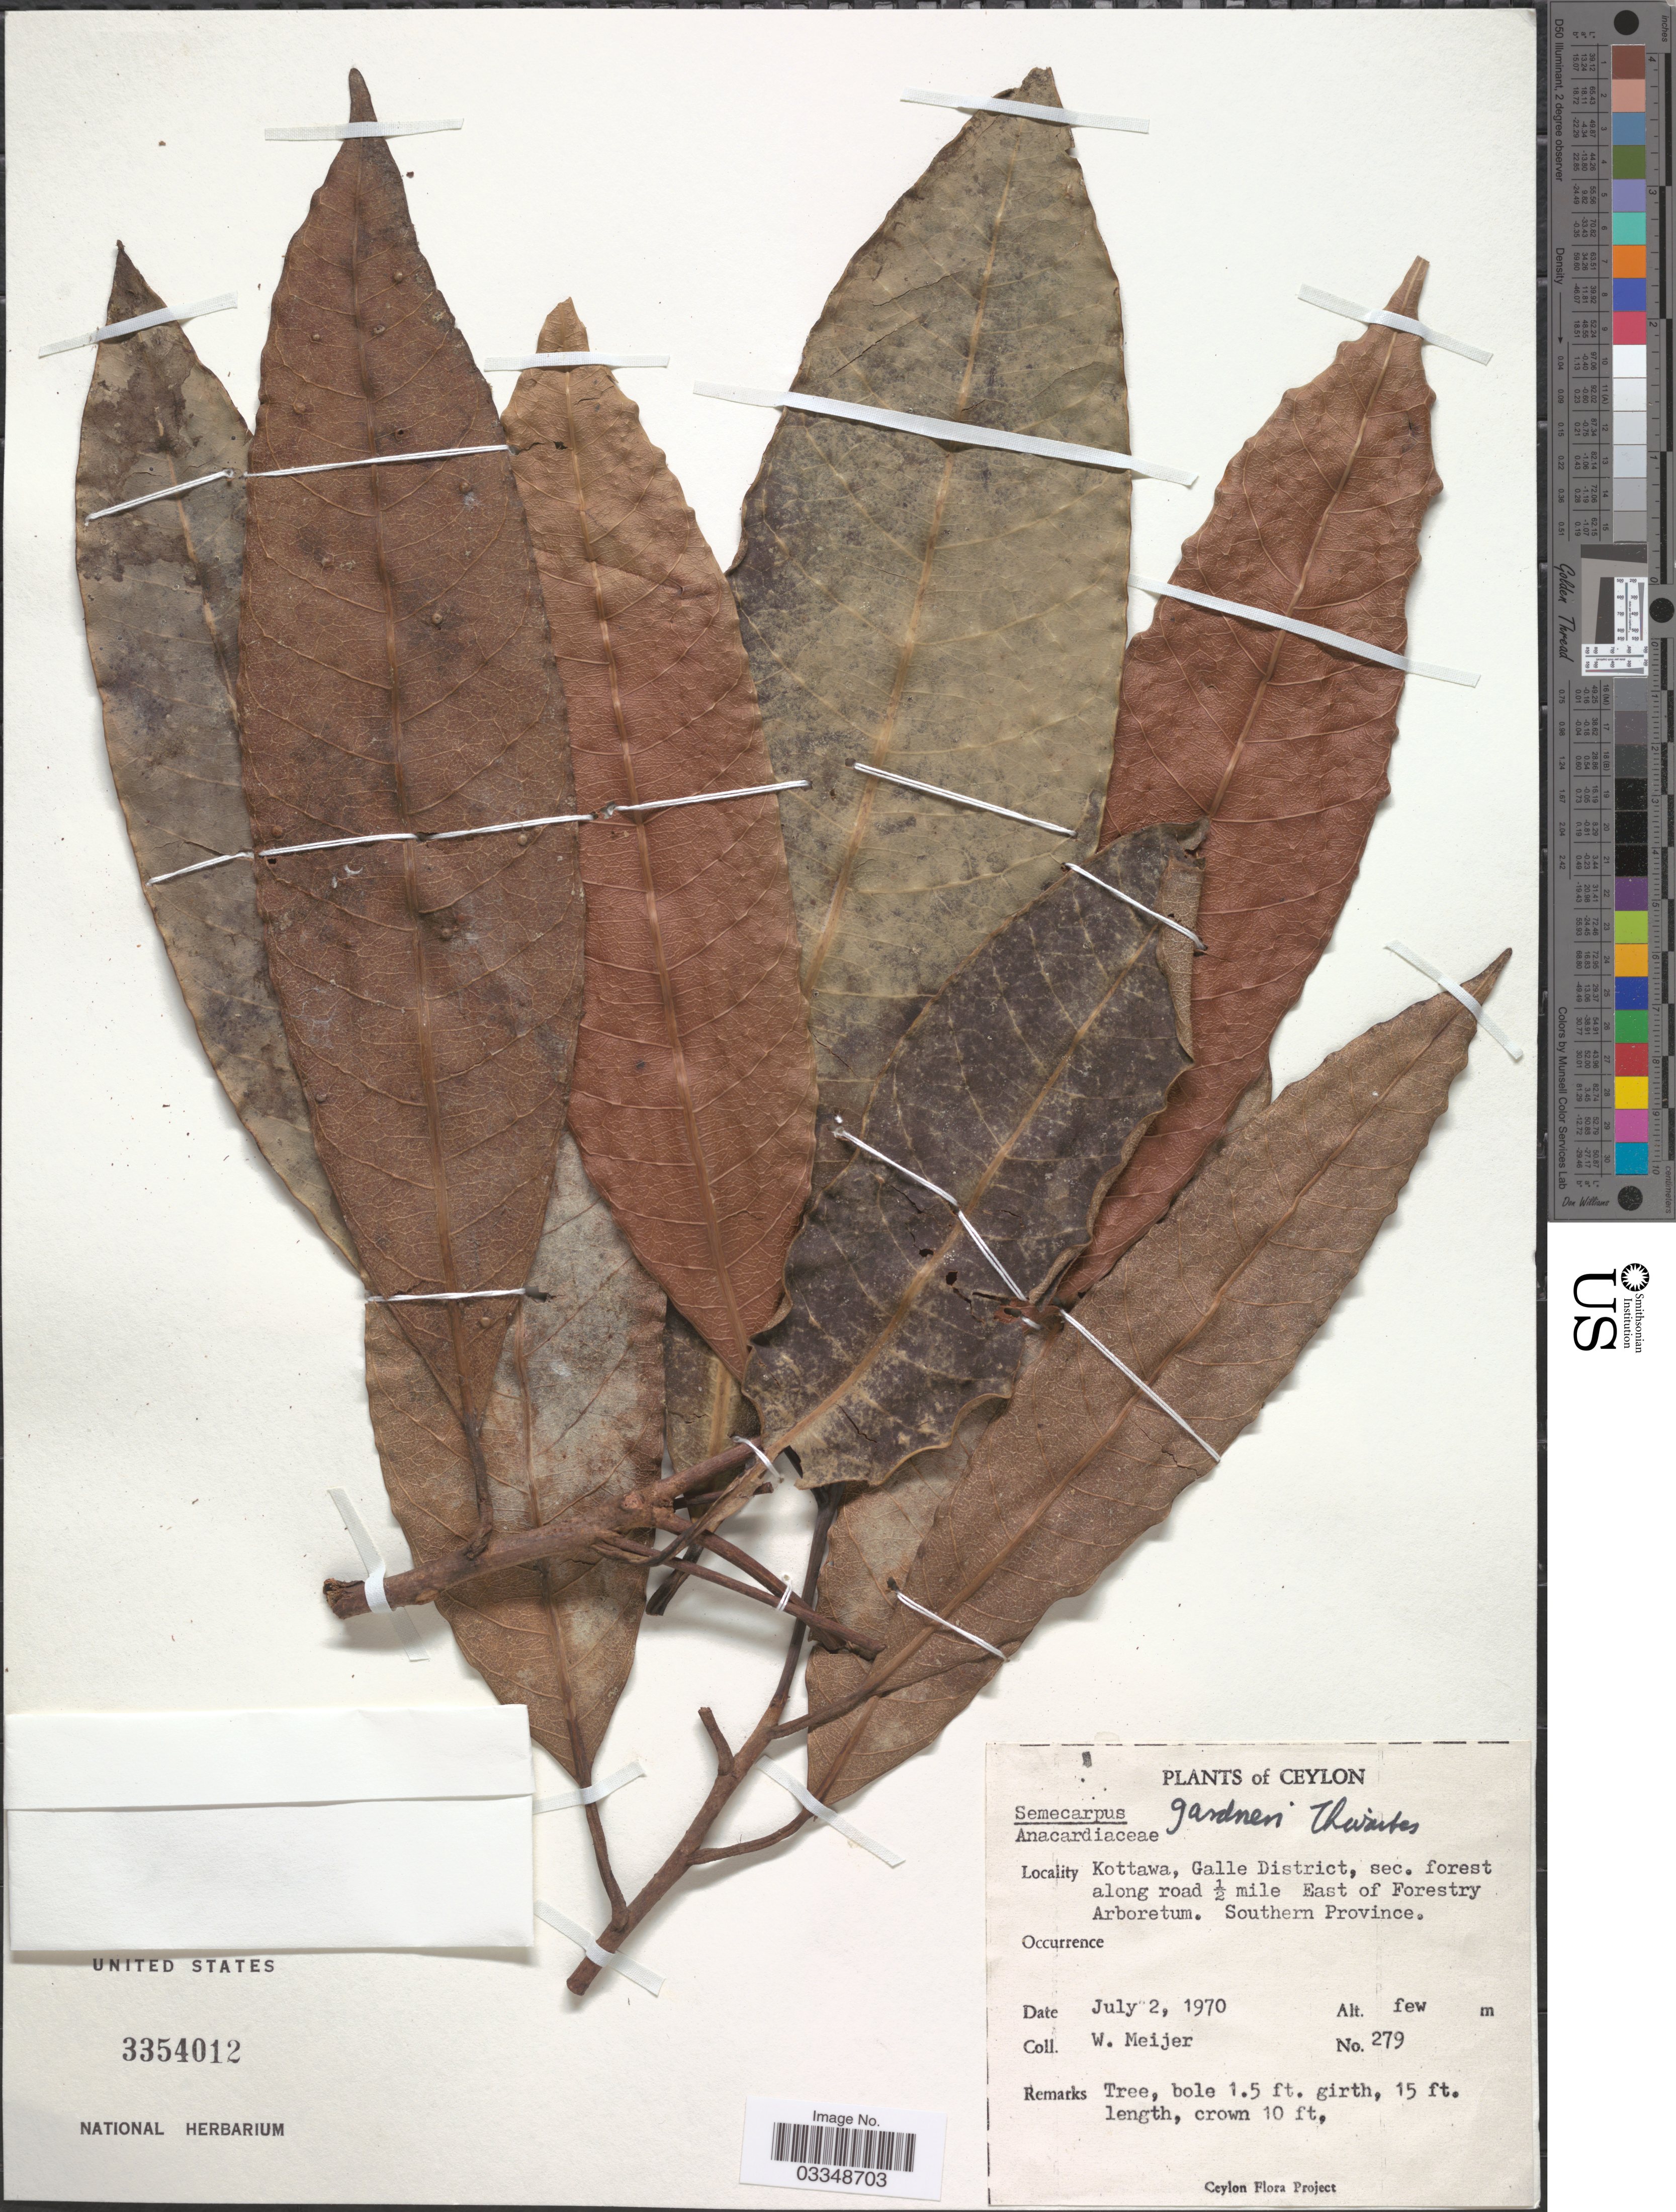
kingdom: Plantae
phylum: Tracheophyta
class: Magnoliopsida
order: Sapindales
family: Anacardiaceae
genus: Semecarpus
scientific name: Semecarpus gardneri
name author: Thwaites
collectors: W. Meijer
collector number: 279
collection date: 1970-07-02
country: Sri Lanka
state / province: Southern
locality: Ceylon. Kottawa, Galle District, sec. forest along road ½ mile East of Forestry Arboretum.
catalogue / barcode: US 3354012